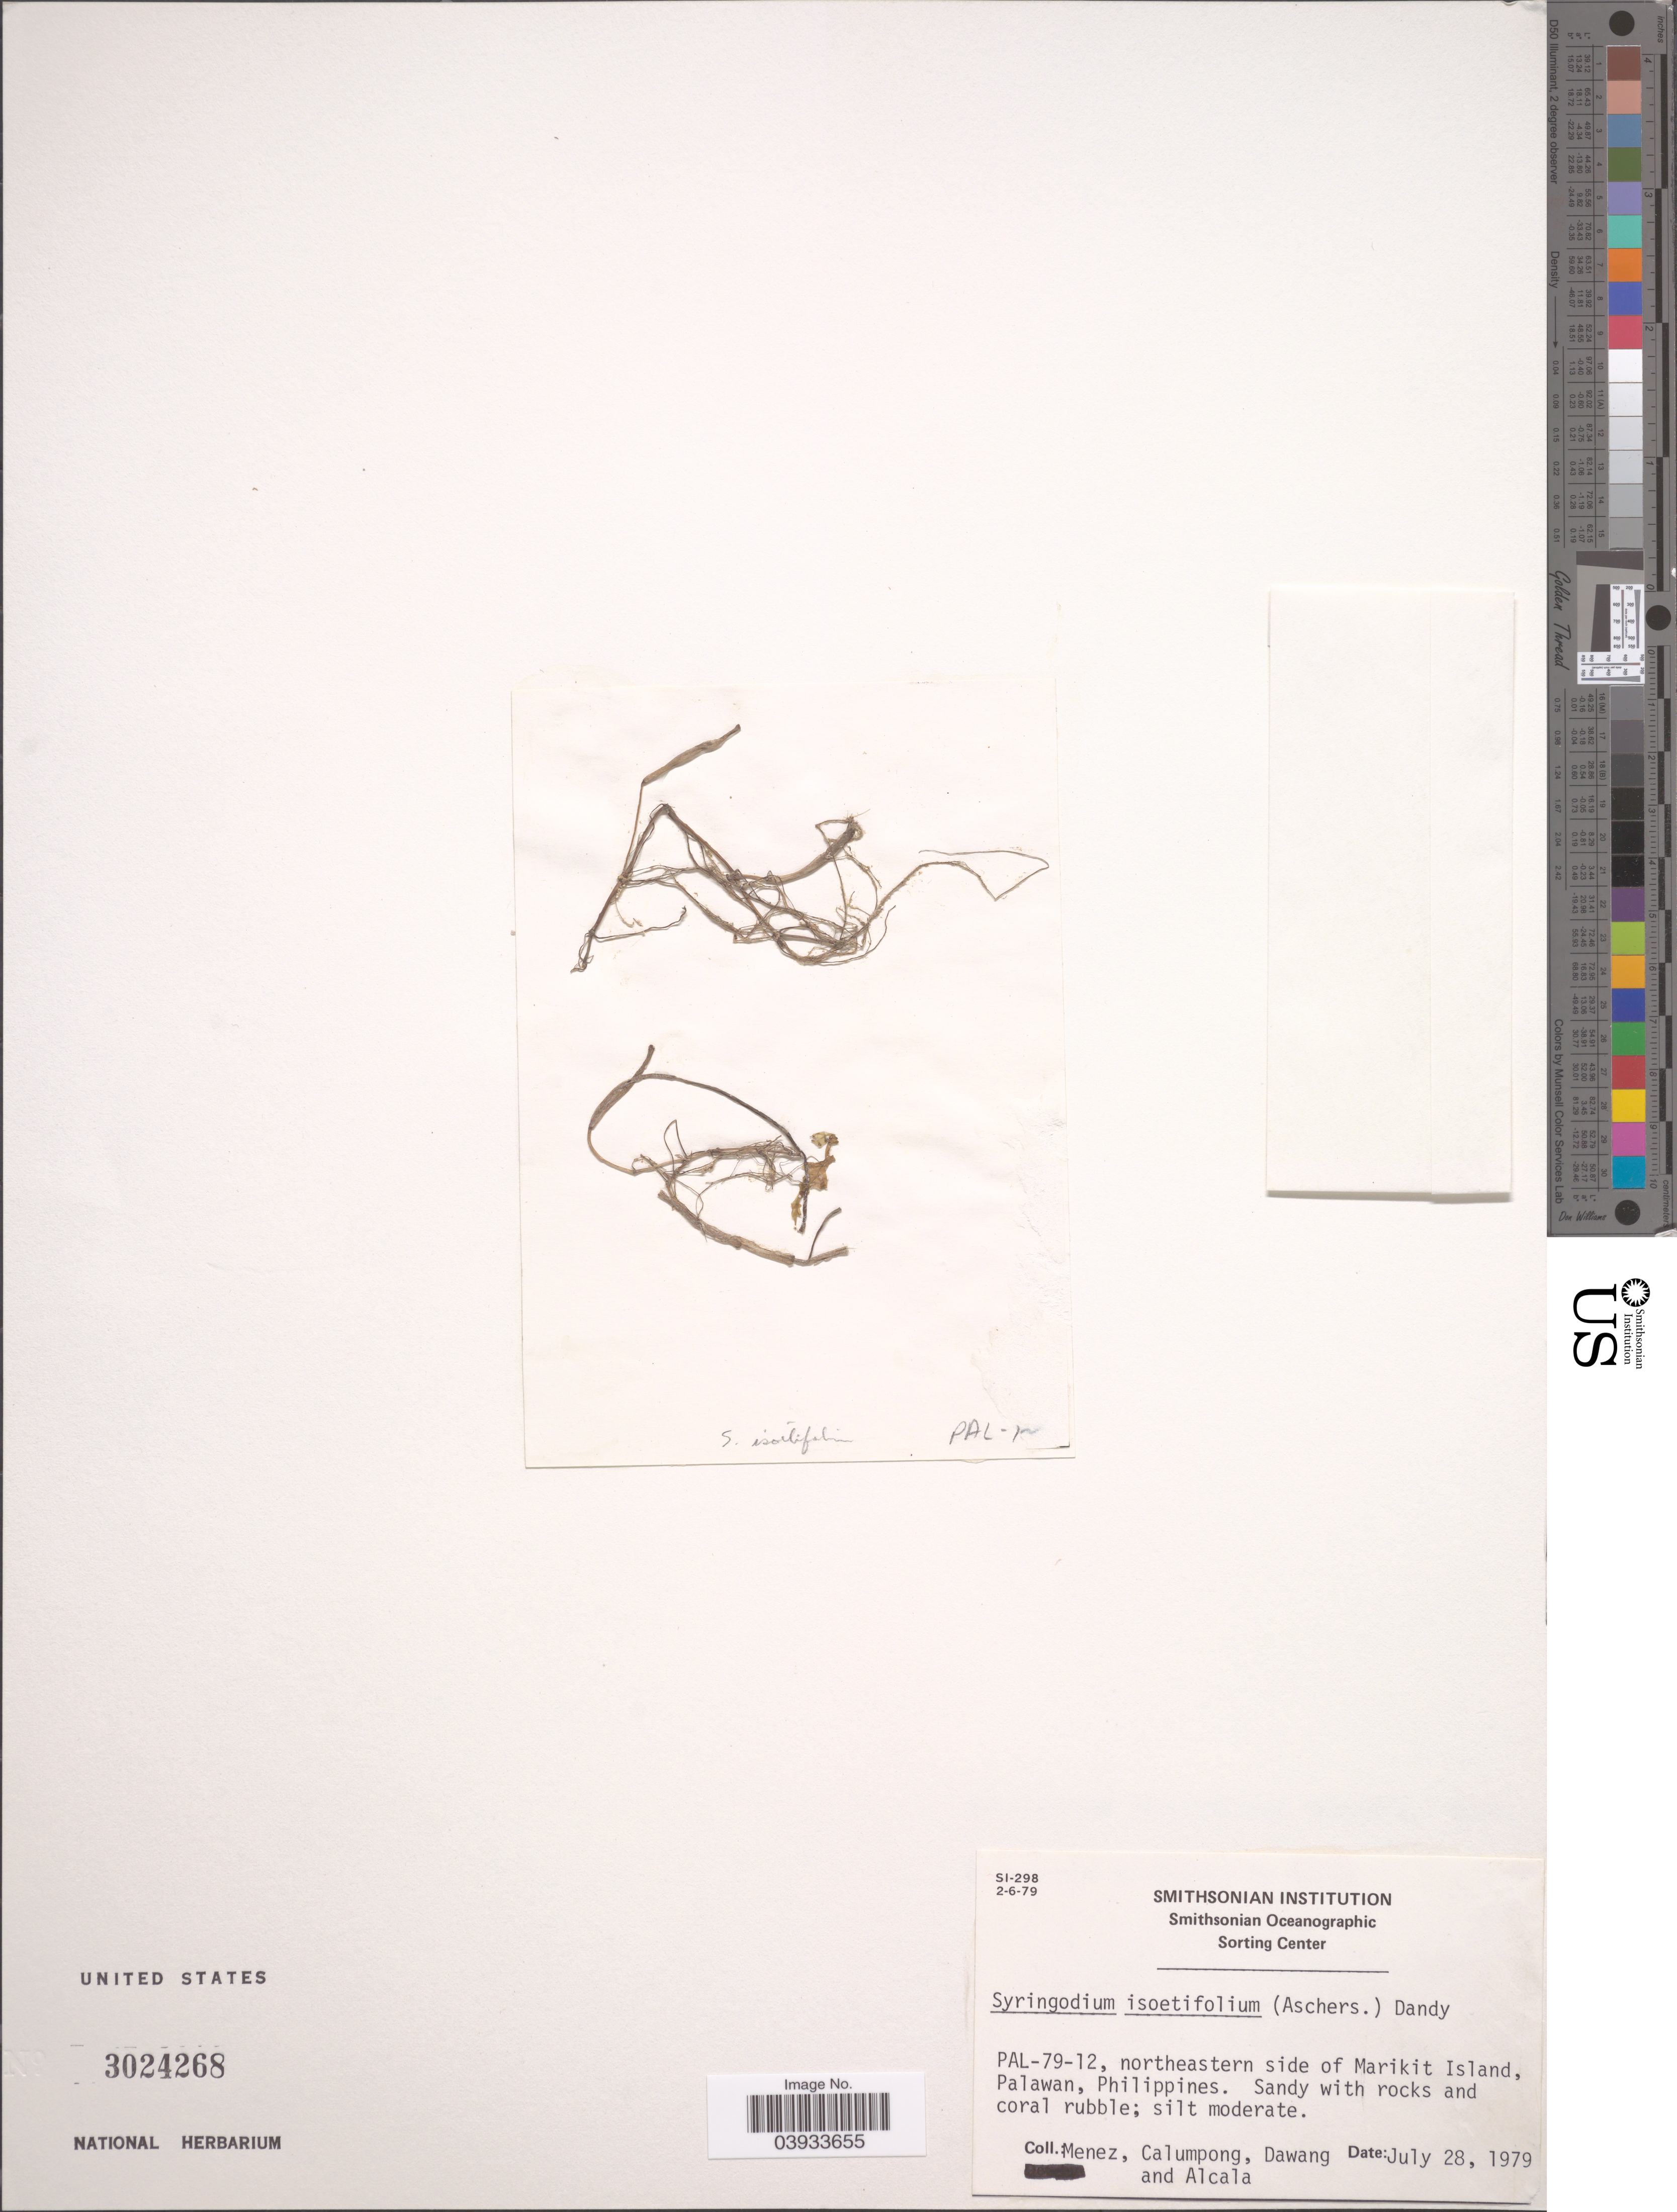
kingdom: Plantae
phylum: Tracheophyta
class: Liliopsida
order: Alismatales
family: Cymodoceaceae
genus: Syringodium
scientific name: Syringodium isoetifolium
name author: (Asch.) Dandy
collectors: Menez, Calumpong, Dawang & Alcala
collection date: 1979-07-28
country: Philippines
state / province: Mimaropa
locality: PAL-79-12, northeastern side of Marikit Island, Palawan.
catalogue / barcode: US 3024268